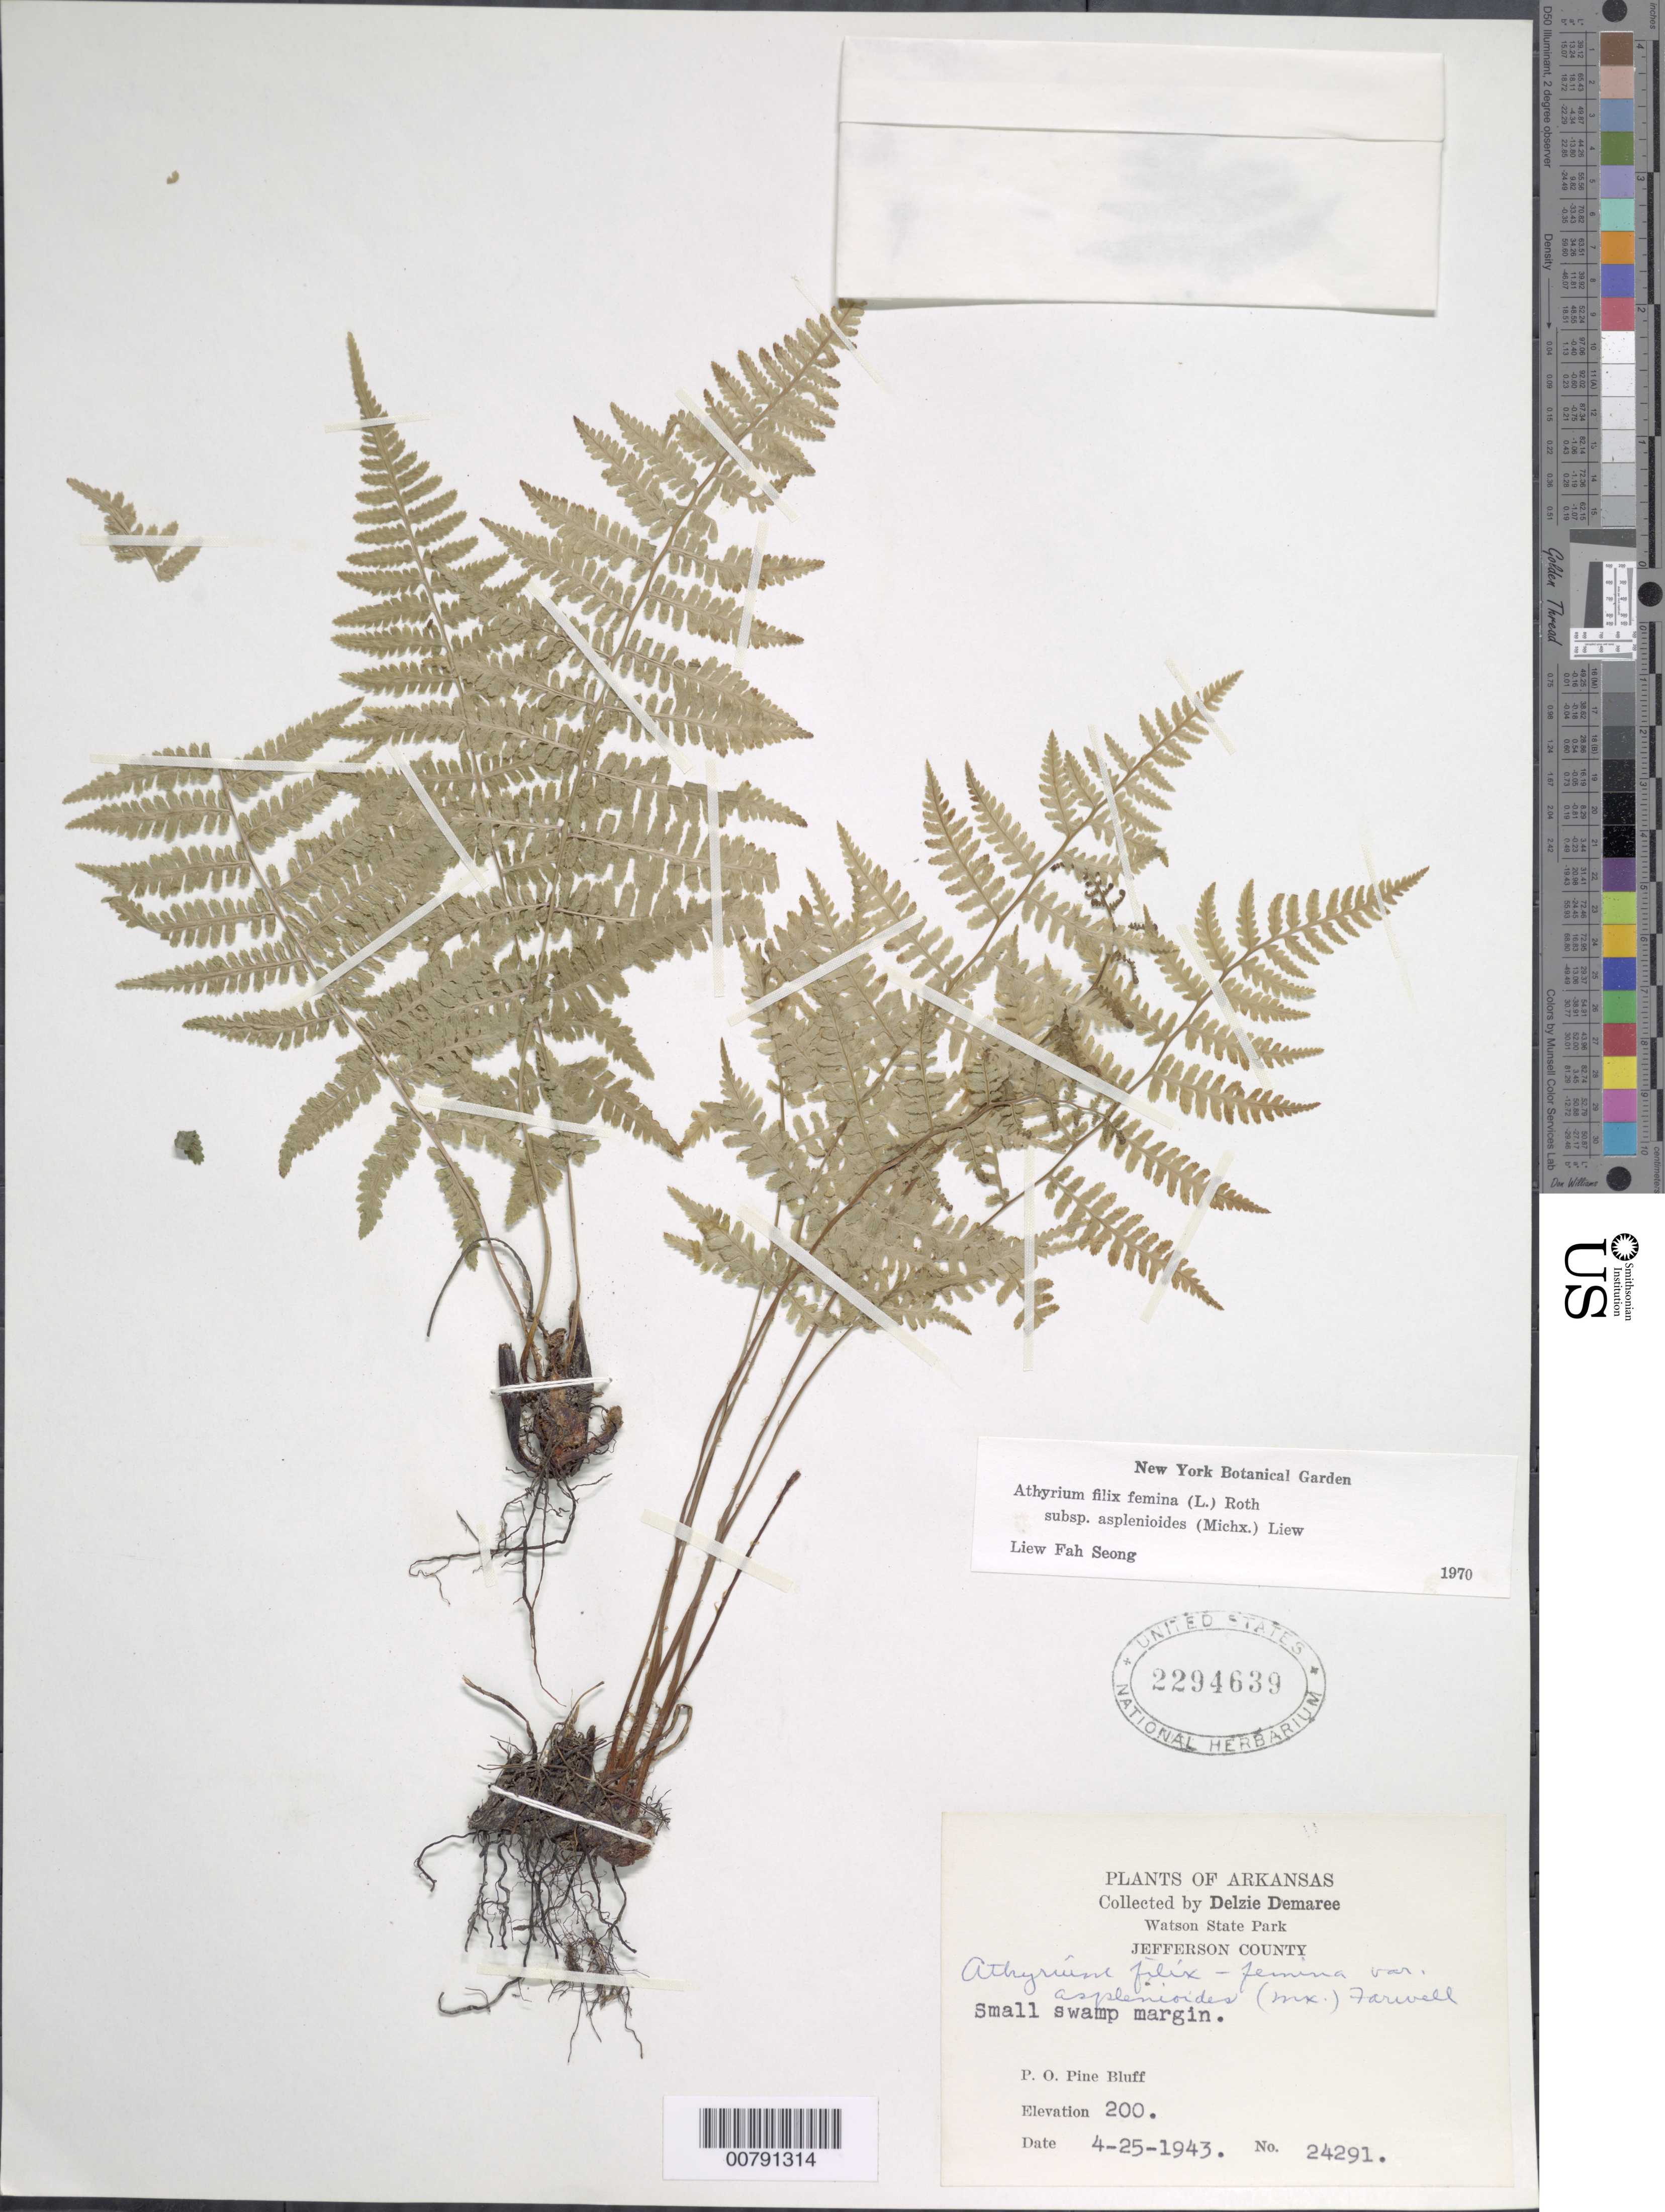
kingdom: Plantae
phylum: Tracheophyta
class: Polypodiopsida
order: Polypodiales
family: Athyriaceae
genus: Athyrium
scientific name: Athyrium filix-femina subsp. asplenioides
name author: (Michx.) Hultén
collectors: D. Demaree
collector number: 24291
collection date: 1943-04-25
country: United States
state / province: Arkansas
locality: Watson State Park, Jefferson County, P. O. Pine Bluff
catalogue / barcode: US 2294639